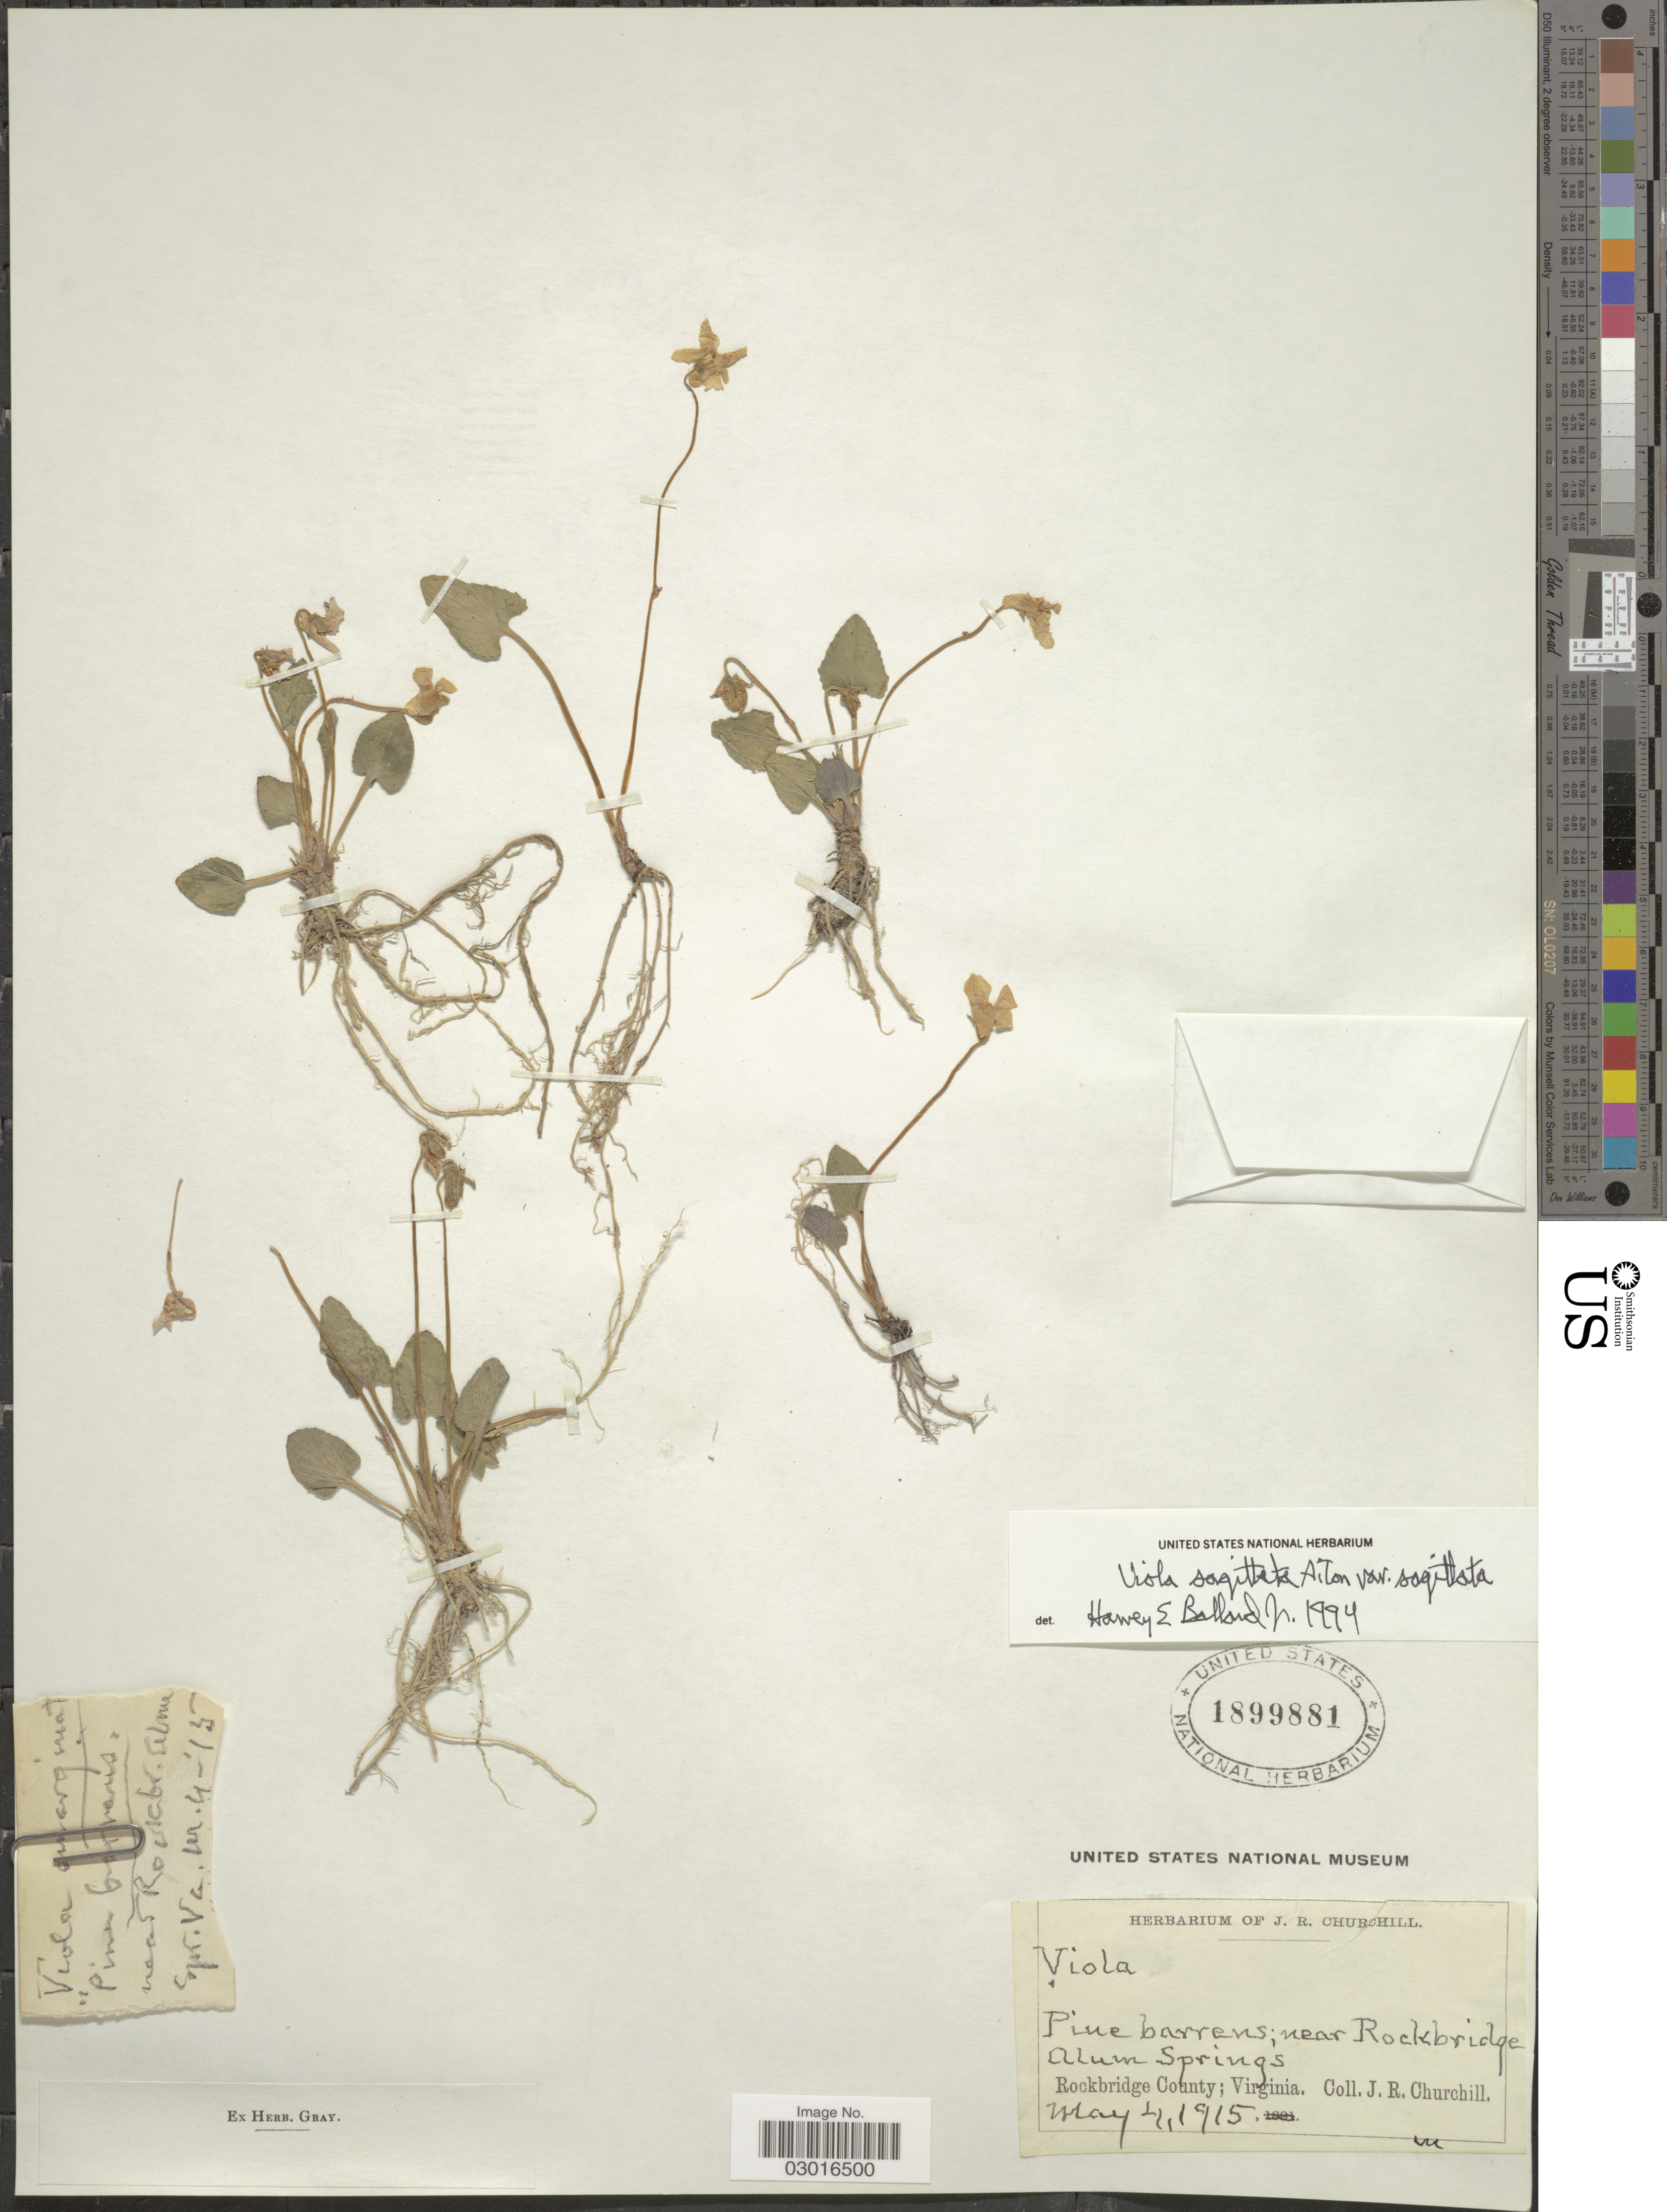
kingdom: Plantae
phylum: Tracheophyta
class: Magnoliopsida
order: Malpighiales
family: Violaceae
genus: Viola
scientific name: Viola sagittata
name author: Aiton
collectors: J. Churchill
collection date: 1915-05-04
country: United States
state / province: Virginia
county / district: Rockbridge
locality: Near Rockbridge Alum Springs. Rockbridge County.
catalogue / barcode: US 1899881